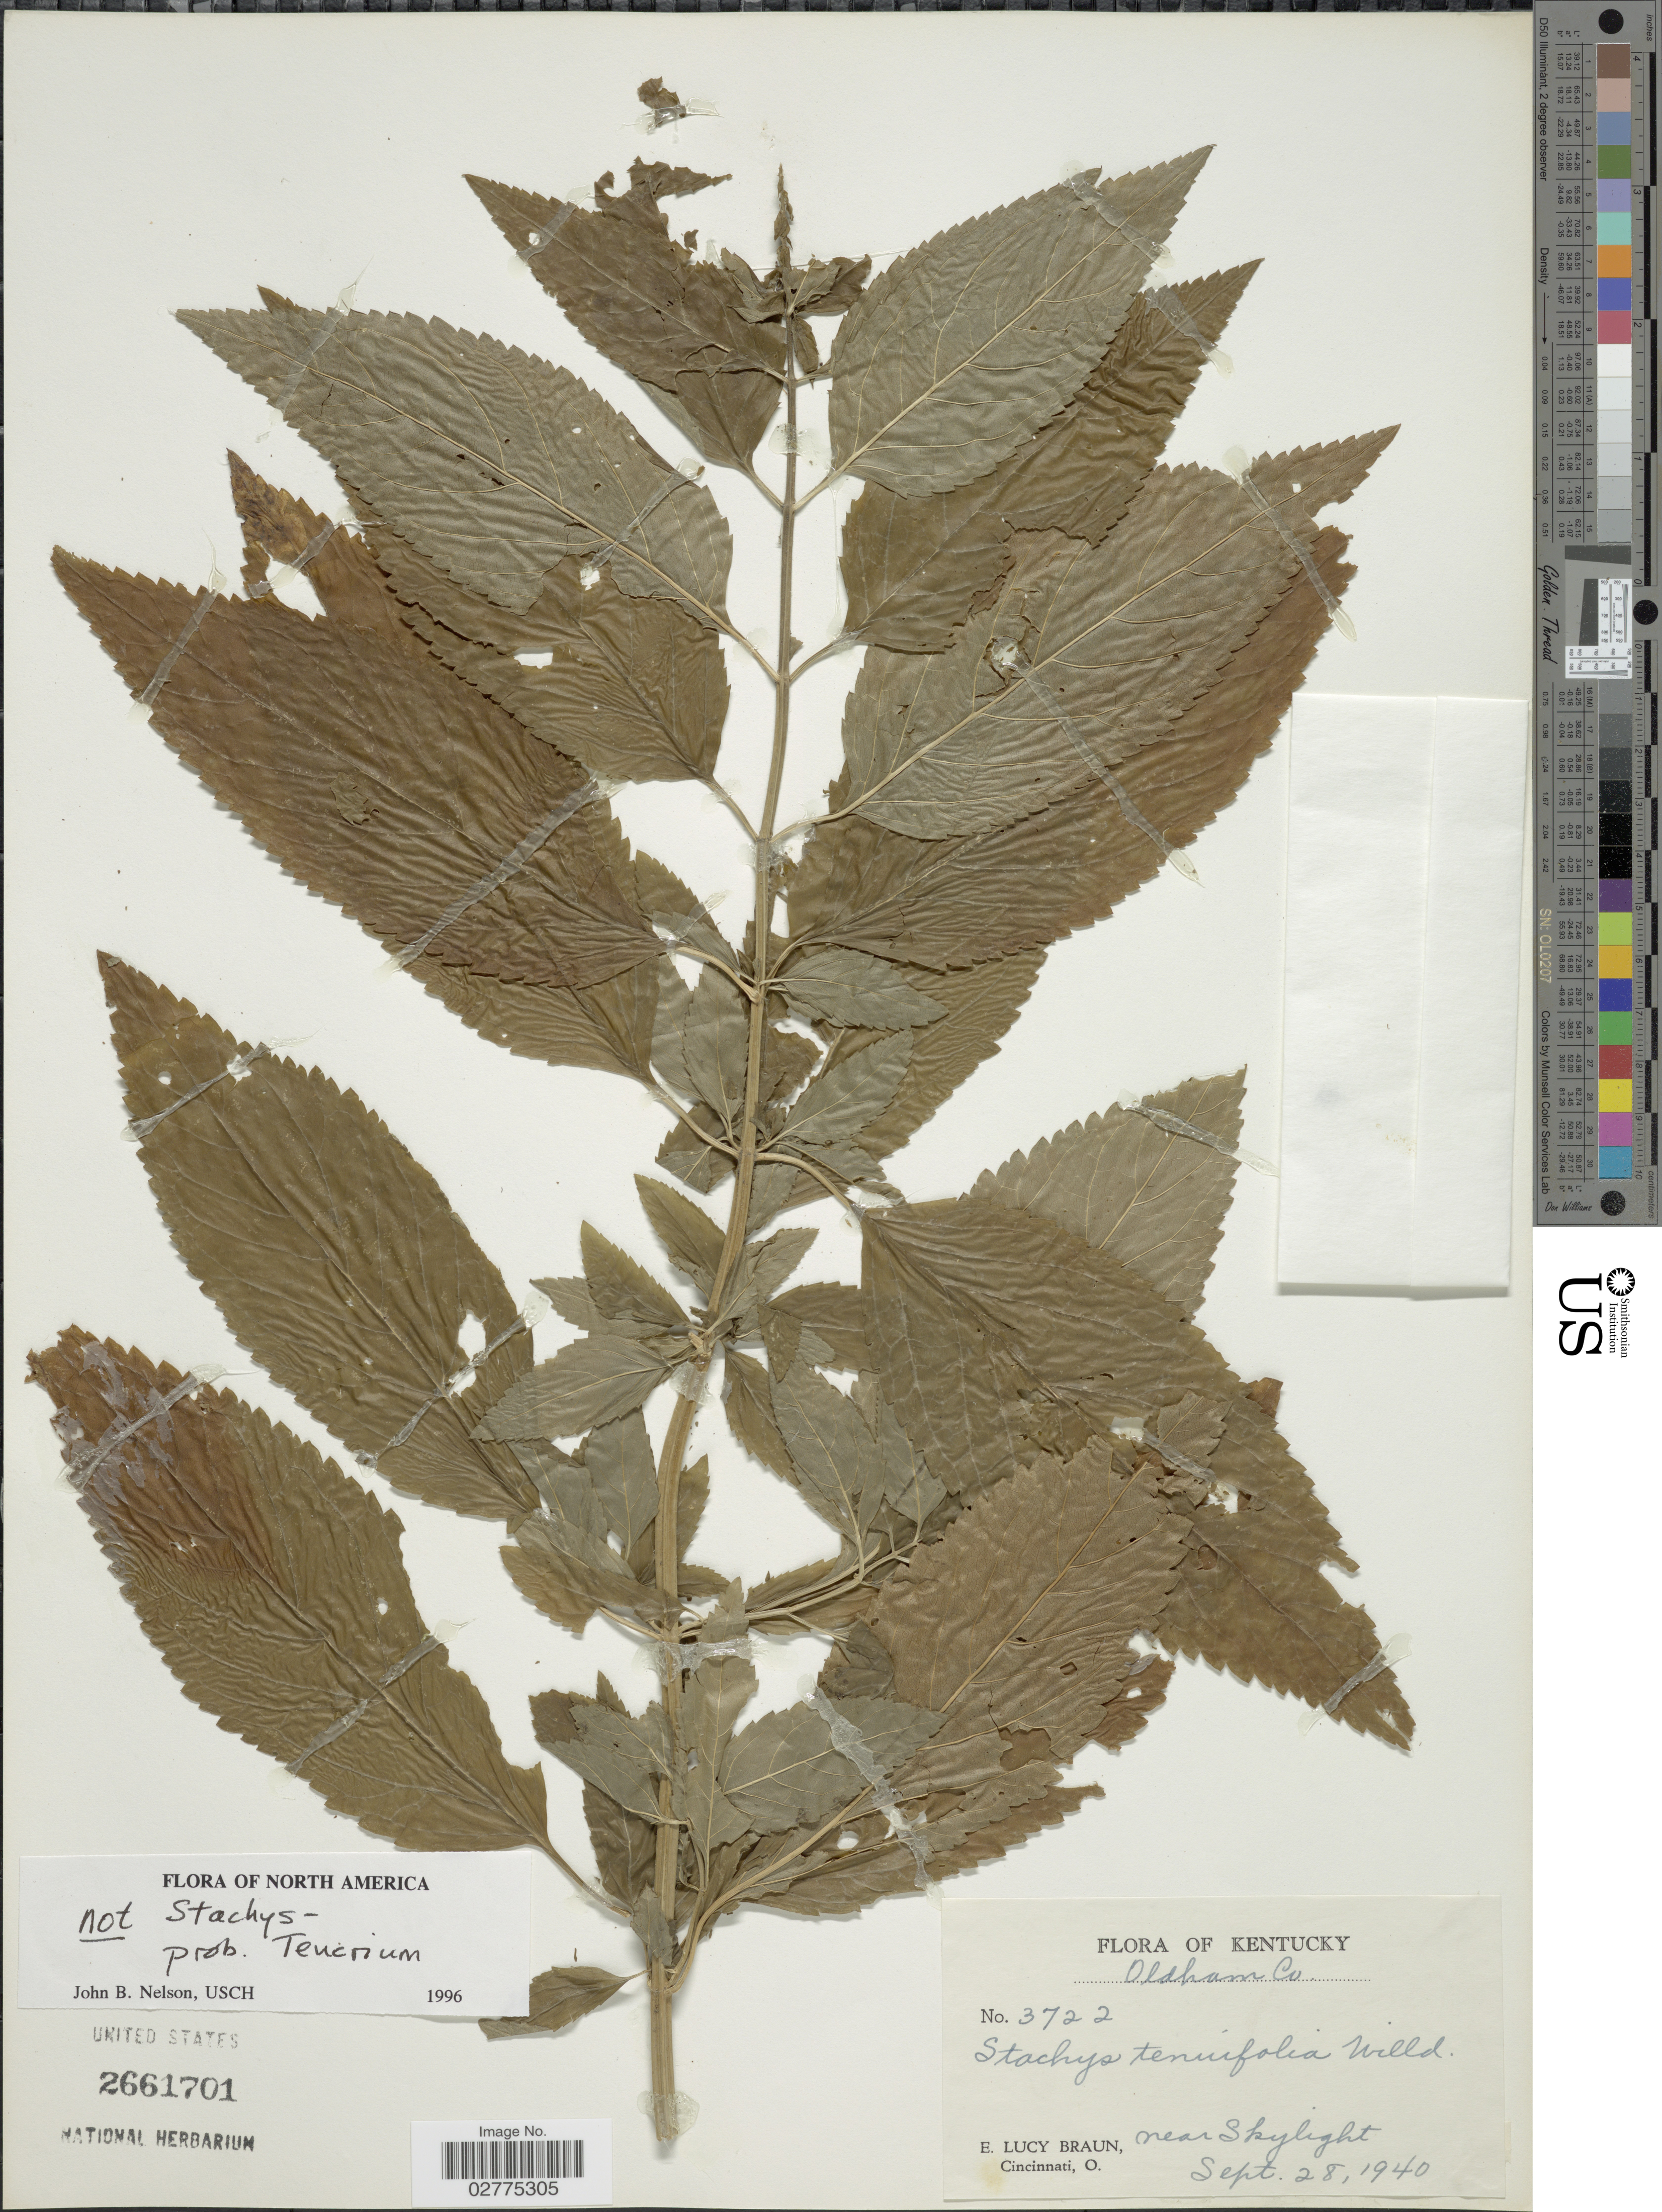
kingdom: Plantae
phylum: Tracheophyta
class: Magnoliopsida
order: Lamiales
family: Lamiaceae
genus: Teucrium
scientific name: Teucrium sp.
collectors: E. L. Braun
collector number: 3722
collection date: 1940-09-28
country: United States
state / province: Kentucky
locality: Oldham Co., near Skylight.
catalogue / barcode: US 2661701